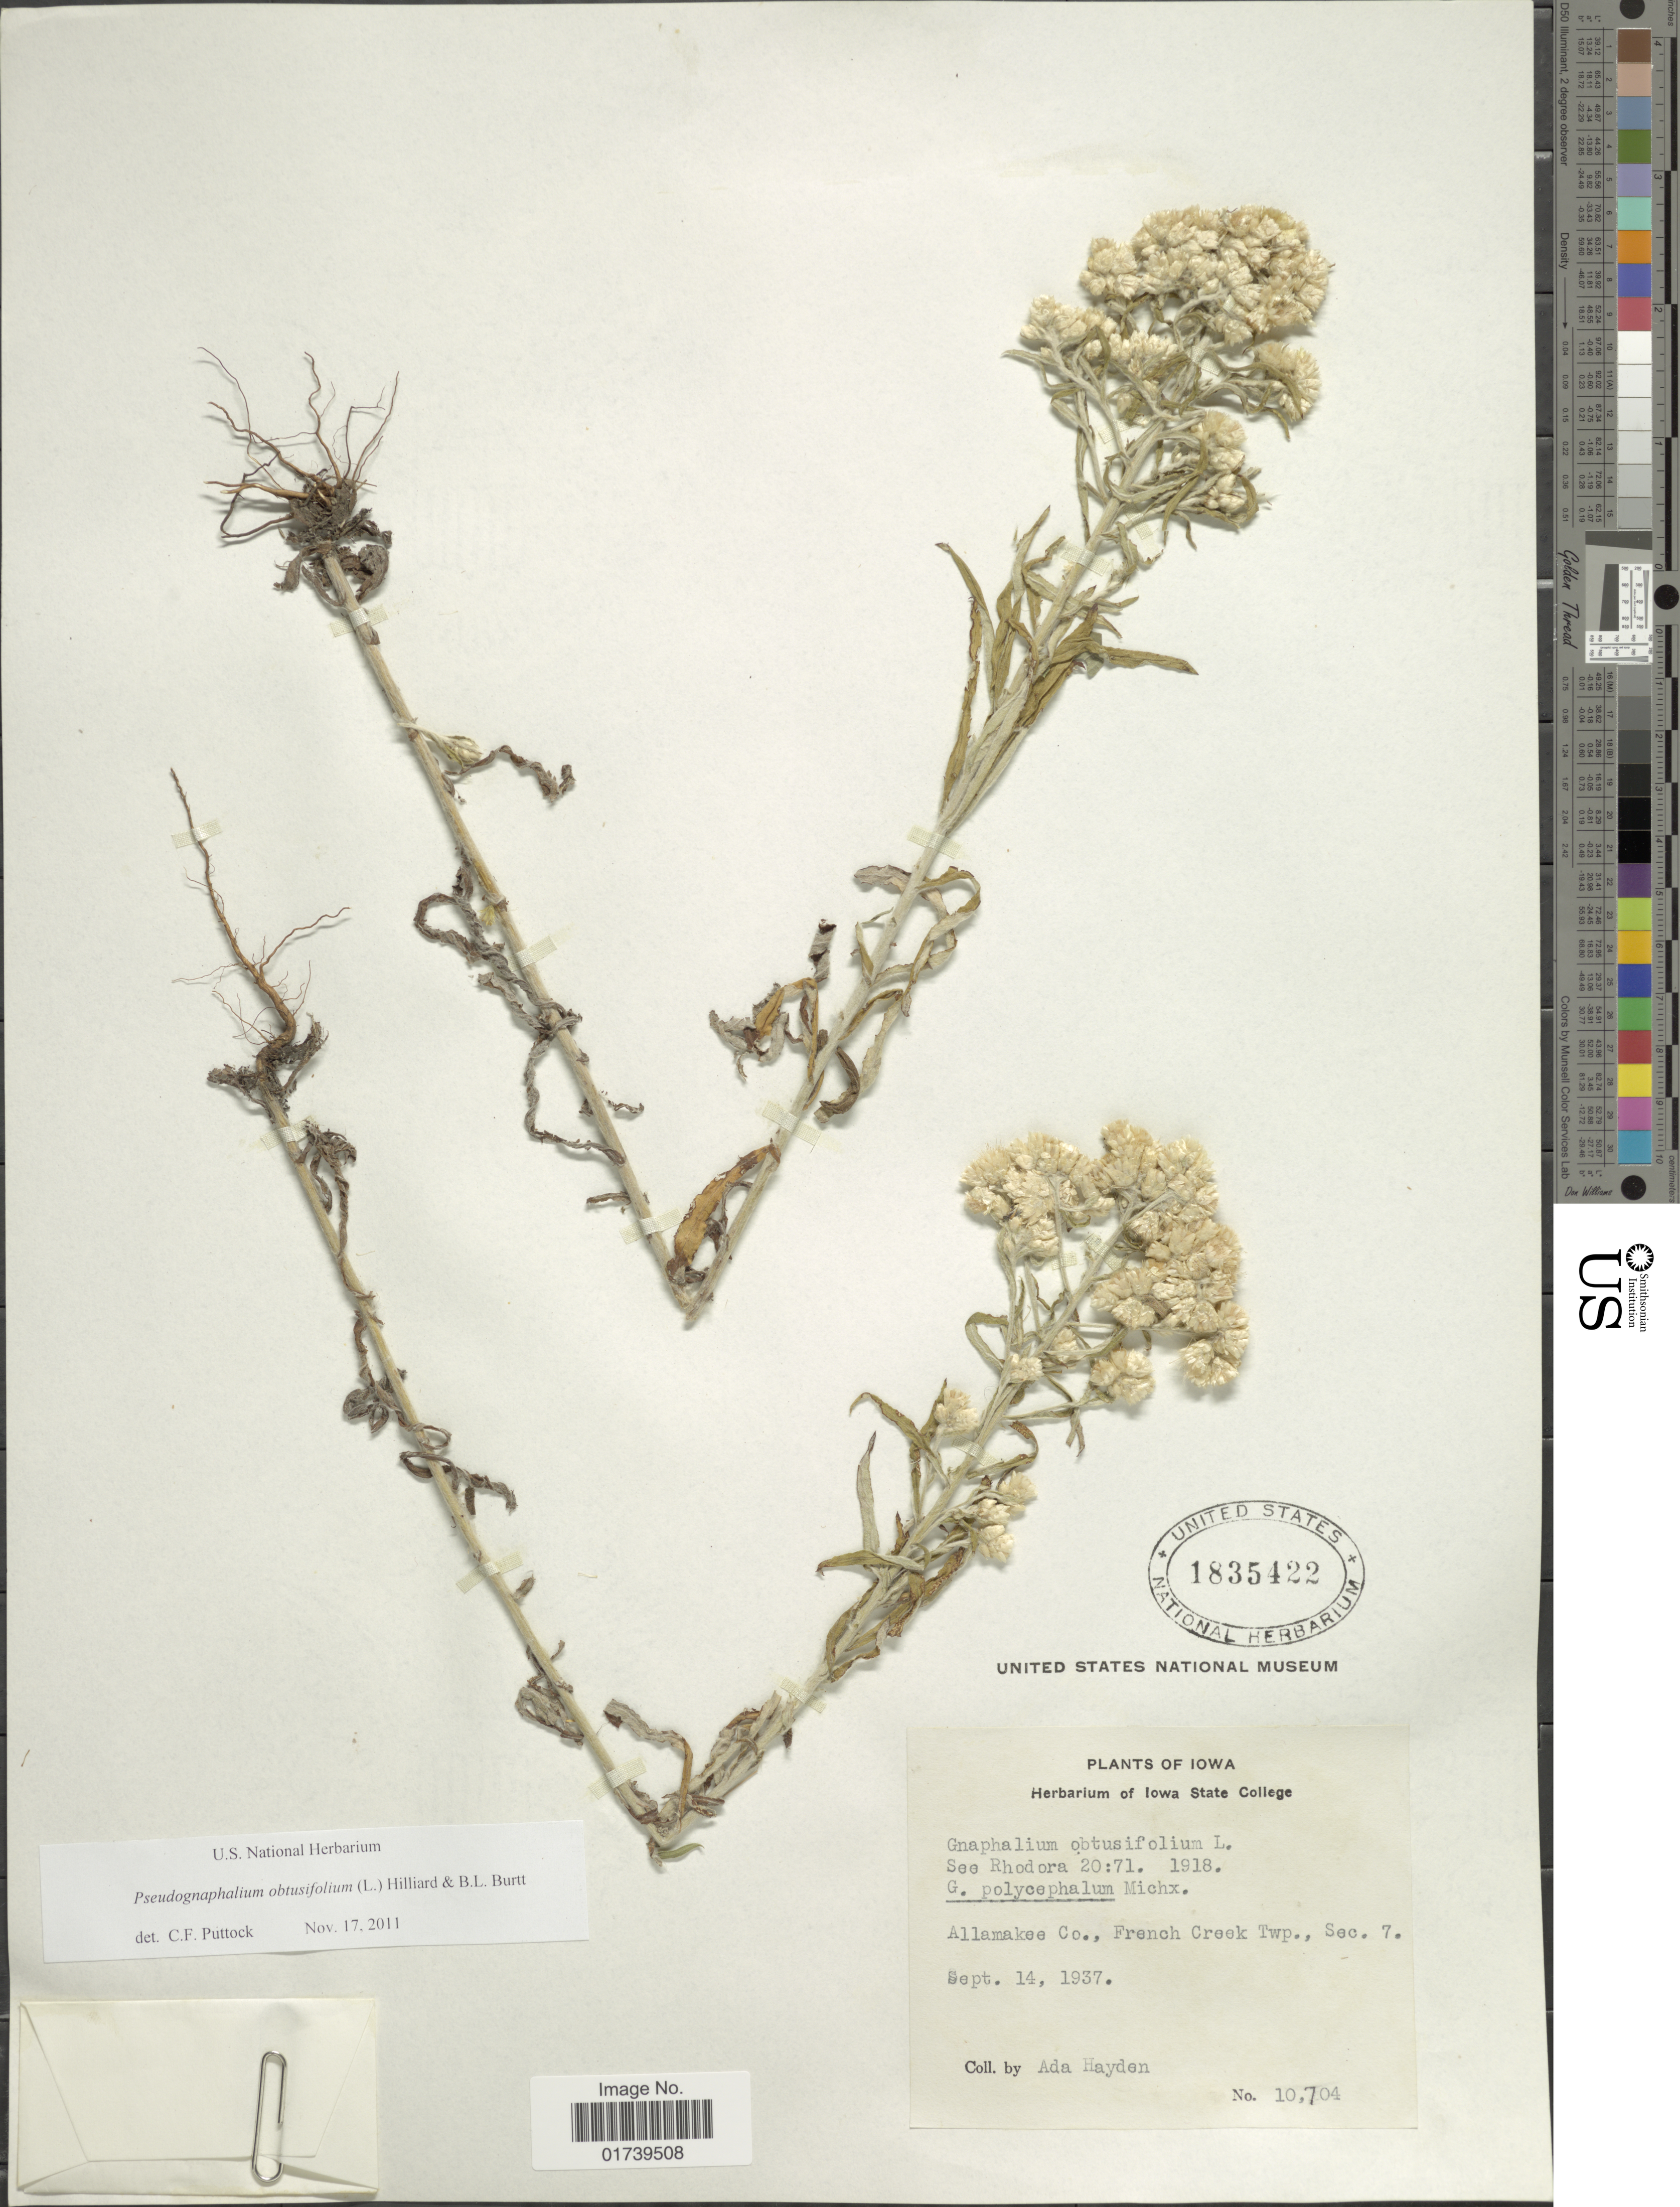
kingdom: Plantae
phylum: Tracheophyta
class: Magnoliopsida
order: Asterales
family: Asteraceae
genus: Pseudognaphalium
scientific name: Pseudognaphalium obtusifolium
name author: (L.) Hilliard & B.L. Burtt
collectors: Ada Hayden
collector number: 10704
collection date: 1937-09-14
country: United States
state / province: Iowa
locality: Allamakee Co., French Creek Two., Sec. 7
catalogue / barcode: US 1835422